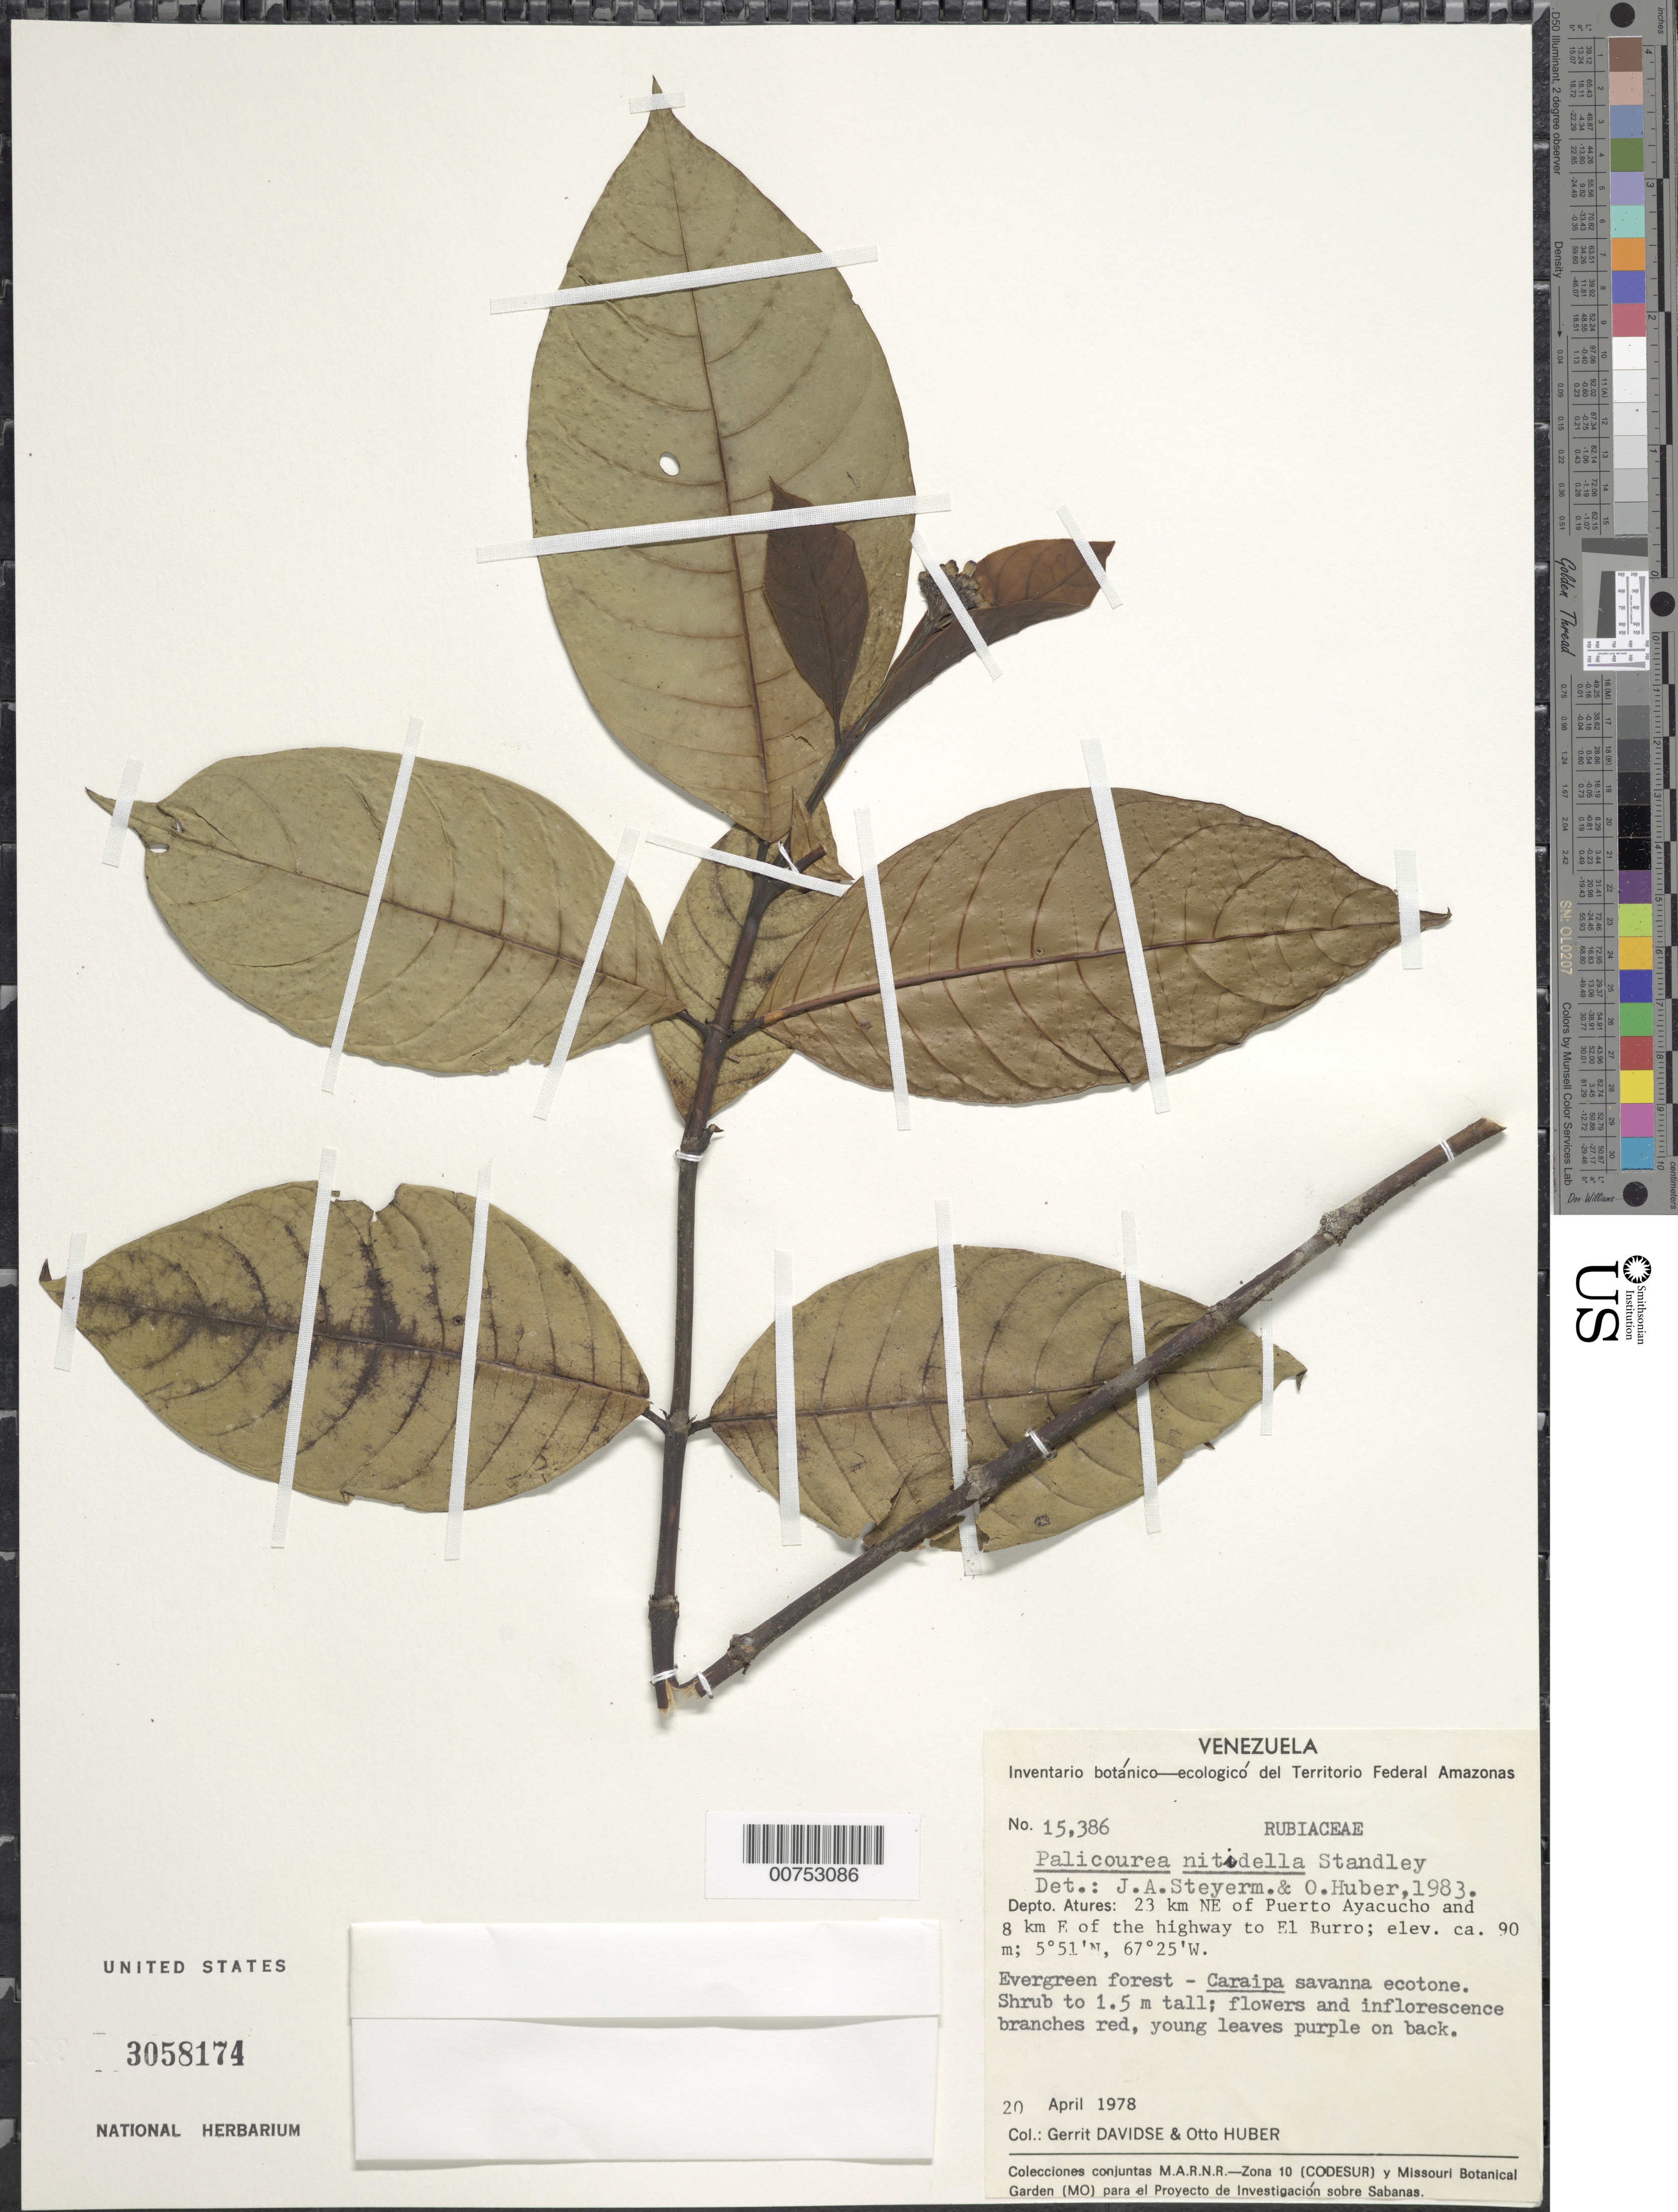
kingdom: Plantae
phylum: Tracheophyta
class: Magnoliopsida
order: Gentianales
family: Rubiaceae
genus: Palicourea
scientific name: Palicourea nitidella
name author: (Müll. Arg.) Standl.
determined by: Steyermark, J. A.; Huber, O.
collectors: G. Davidse & O. Huber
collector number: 15386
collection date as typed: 20-Apr-78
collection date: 1978-04-20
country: Venezuela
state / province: Amazonas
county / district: Atures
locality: Puerto Ayacucho, 23 km NE of, 8 km E of highway to El Burro, near Cachama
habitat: Evergreen forest - Caraipa savanna ecotone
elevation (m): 90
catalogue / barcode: US 3058174